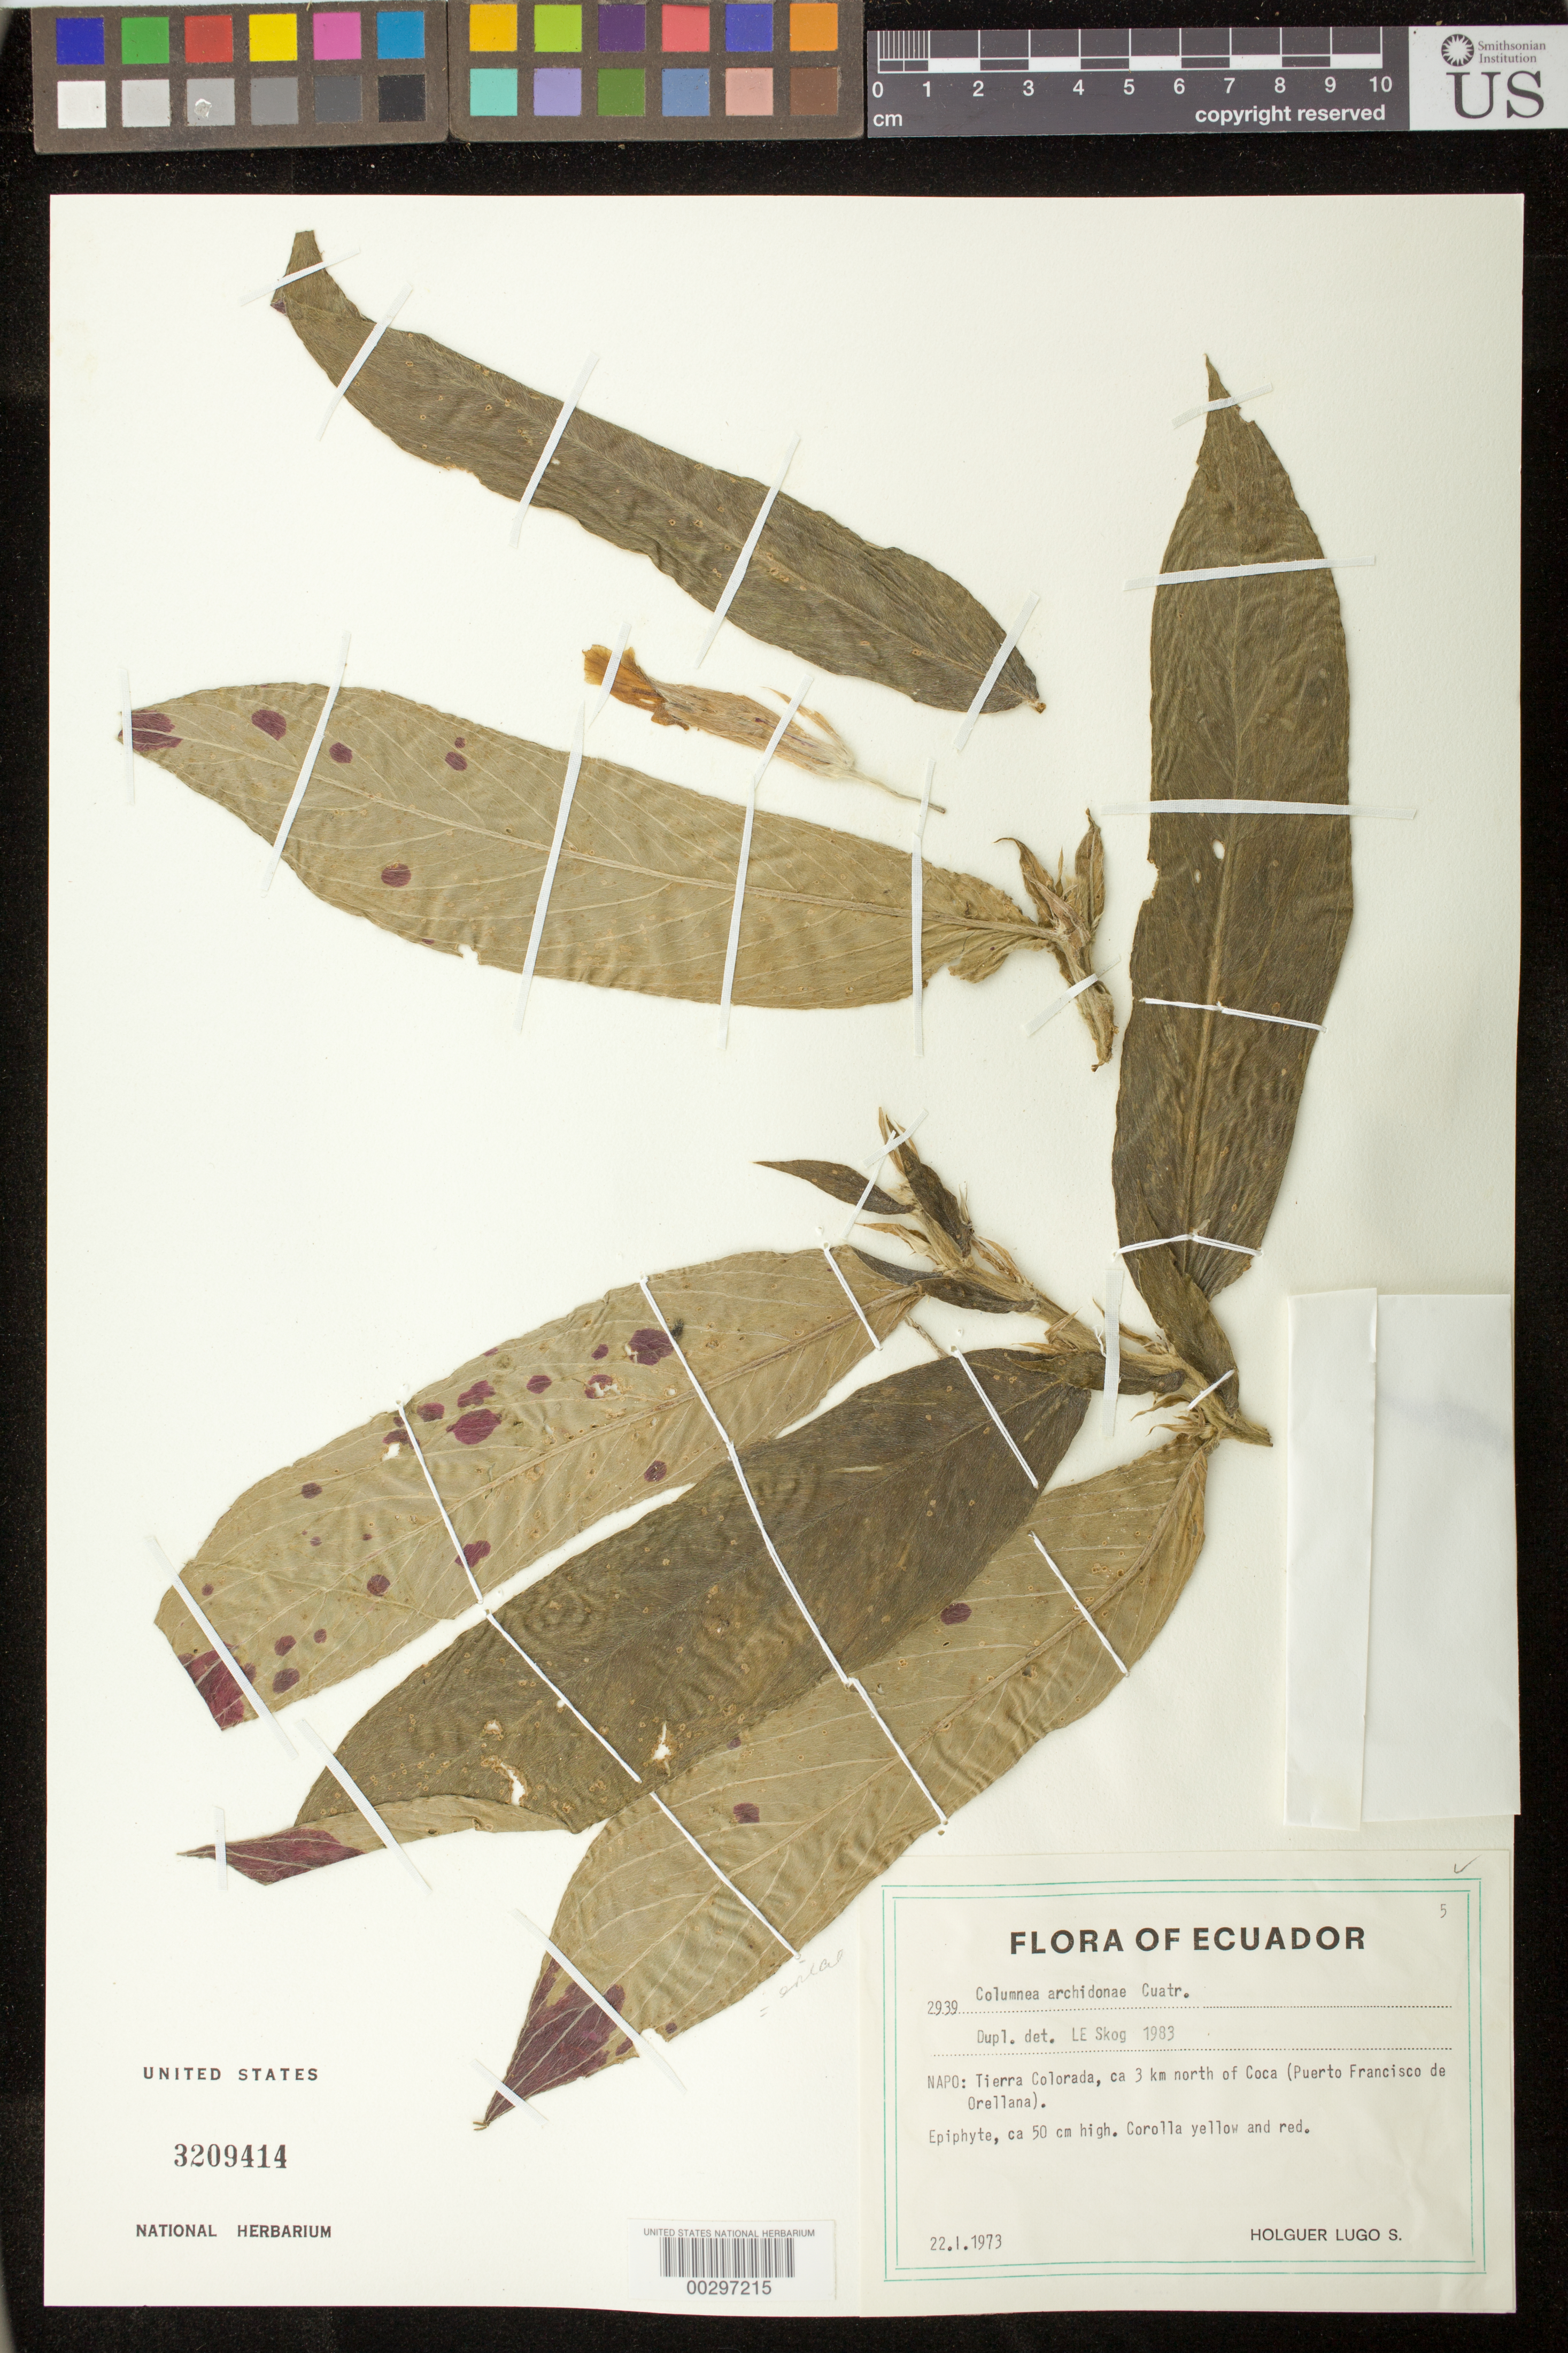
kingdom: Plantae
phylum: Tracheophyta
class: Magnoliopsida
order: Lamiales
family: Gesneriaceae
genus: Columnea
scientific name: Columnea ericae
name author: Mansf.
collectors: H. Lugo S.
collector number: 2939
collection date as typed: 22 Jan 1973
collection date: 1973-01-22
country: Ecuador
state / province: Napo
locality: Tierra Colorada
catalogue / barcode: US 3209414